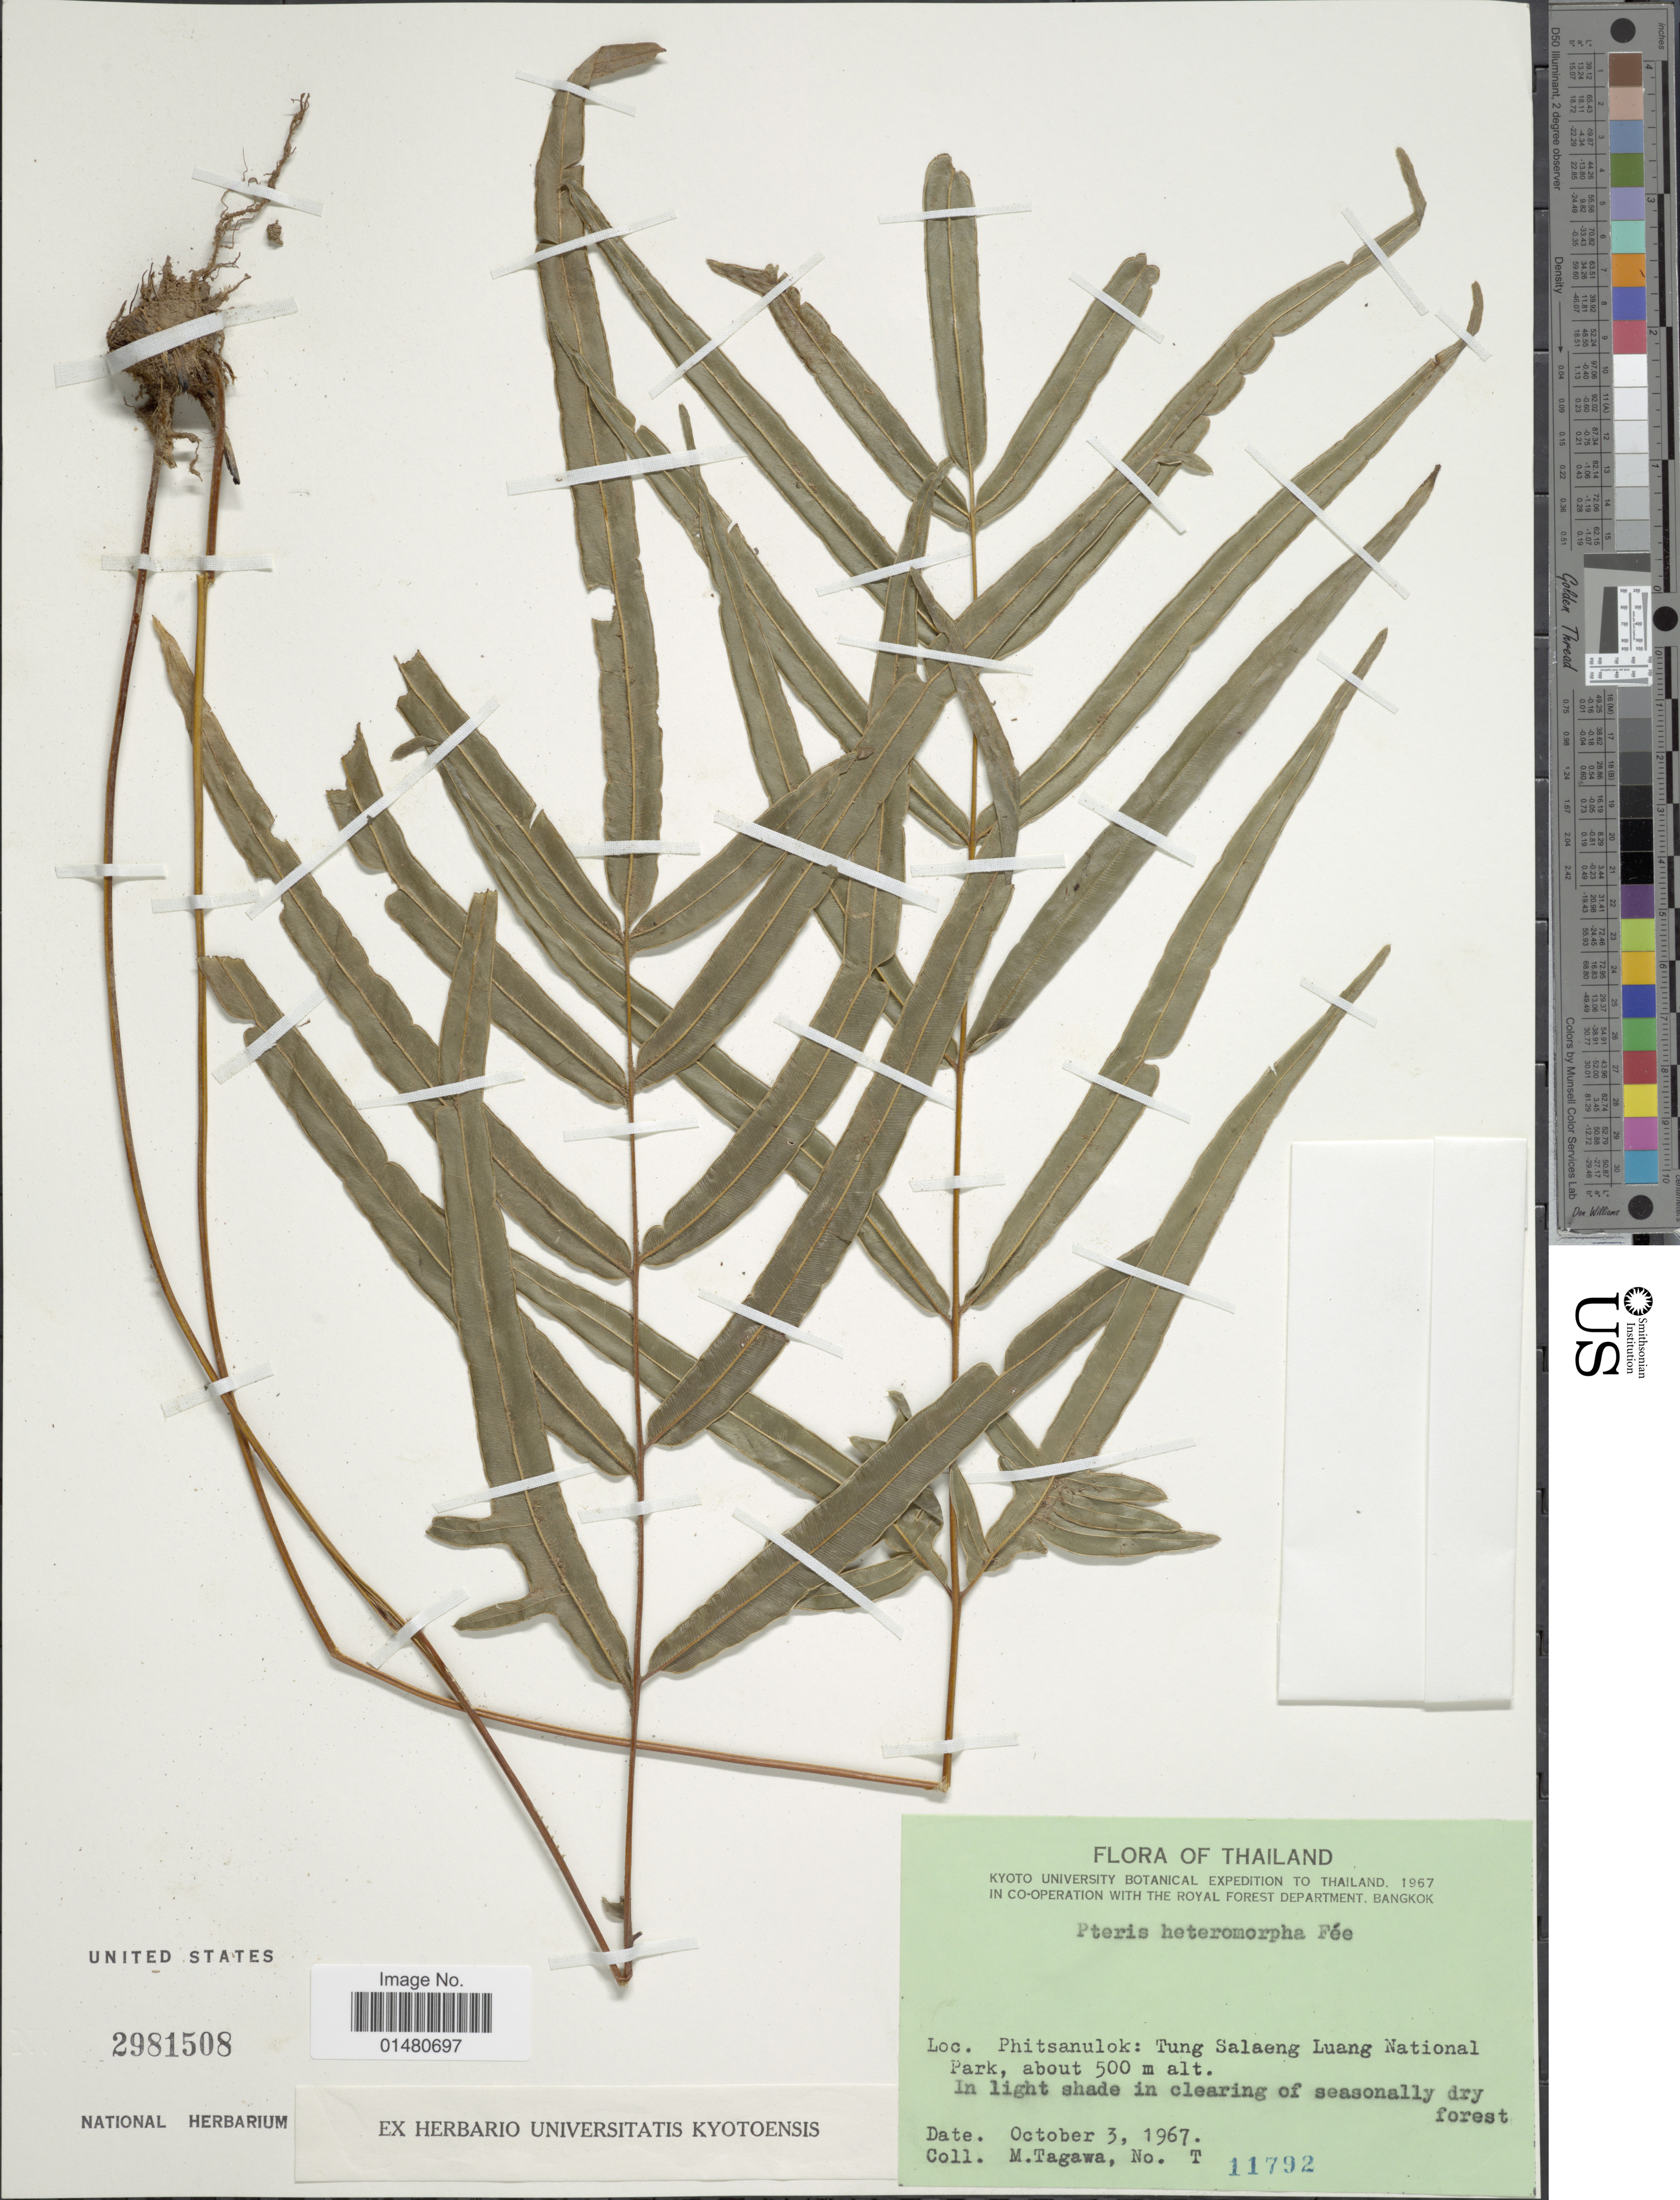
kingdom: Plantae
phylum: Tracheophyta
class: Polypodiopsida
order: Polypodiales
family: Pteridaceae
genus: Pteris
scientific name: Pteris heteromorpha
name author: Fée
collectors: M. Kitagawa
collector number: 11792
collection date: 1967-10-03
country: Thailand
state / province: Phitsanulok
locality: Tung Salaeng Lueng National Park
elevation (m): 500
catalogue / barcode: US 2981508